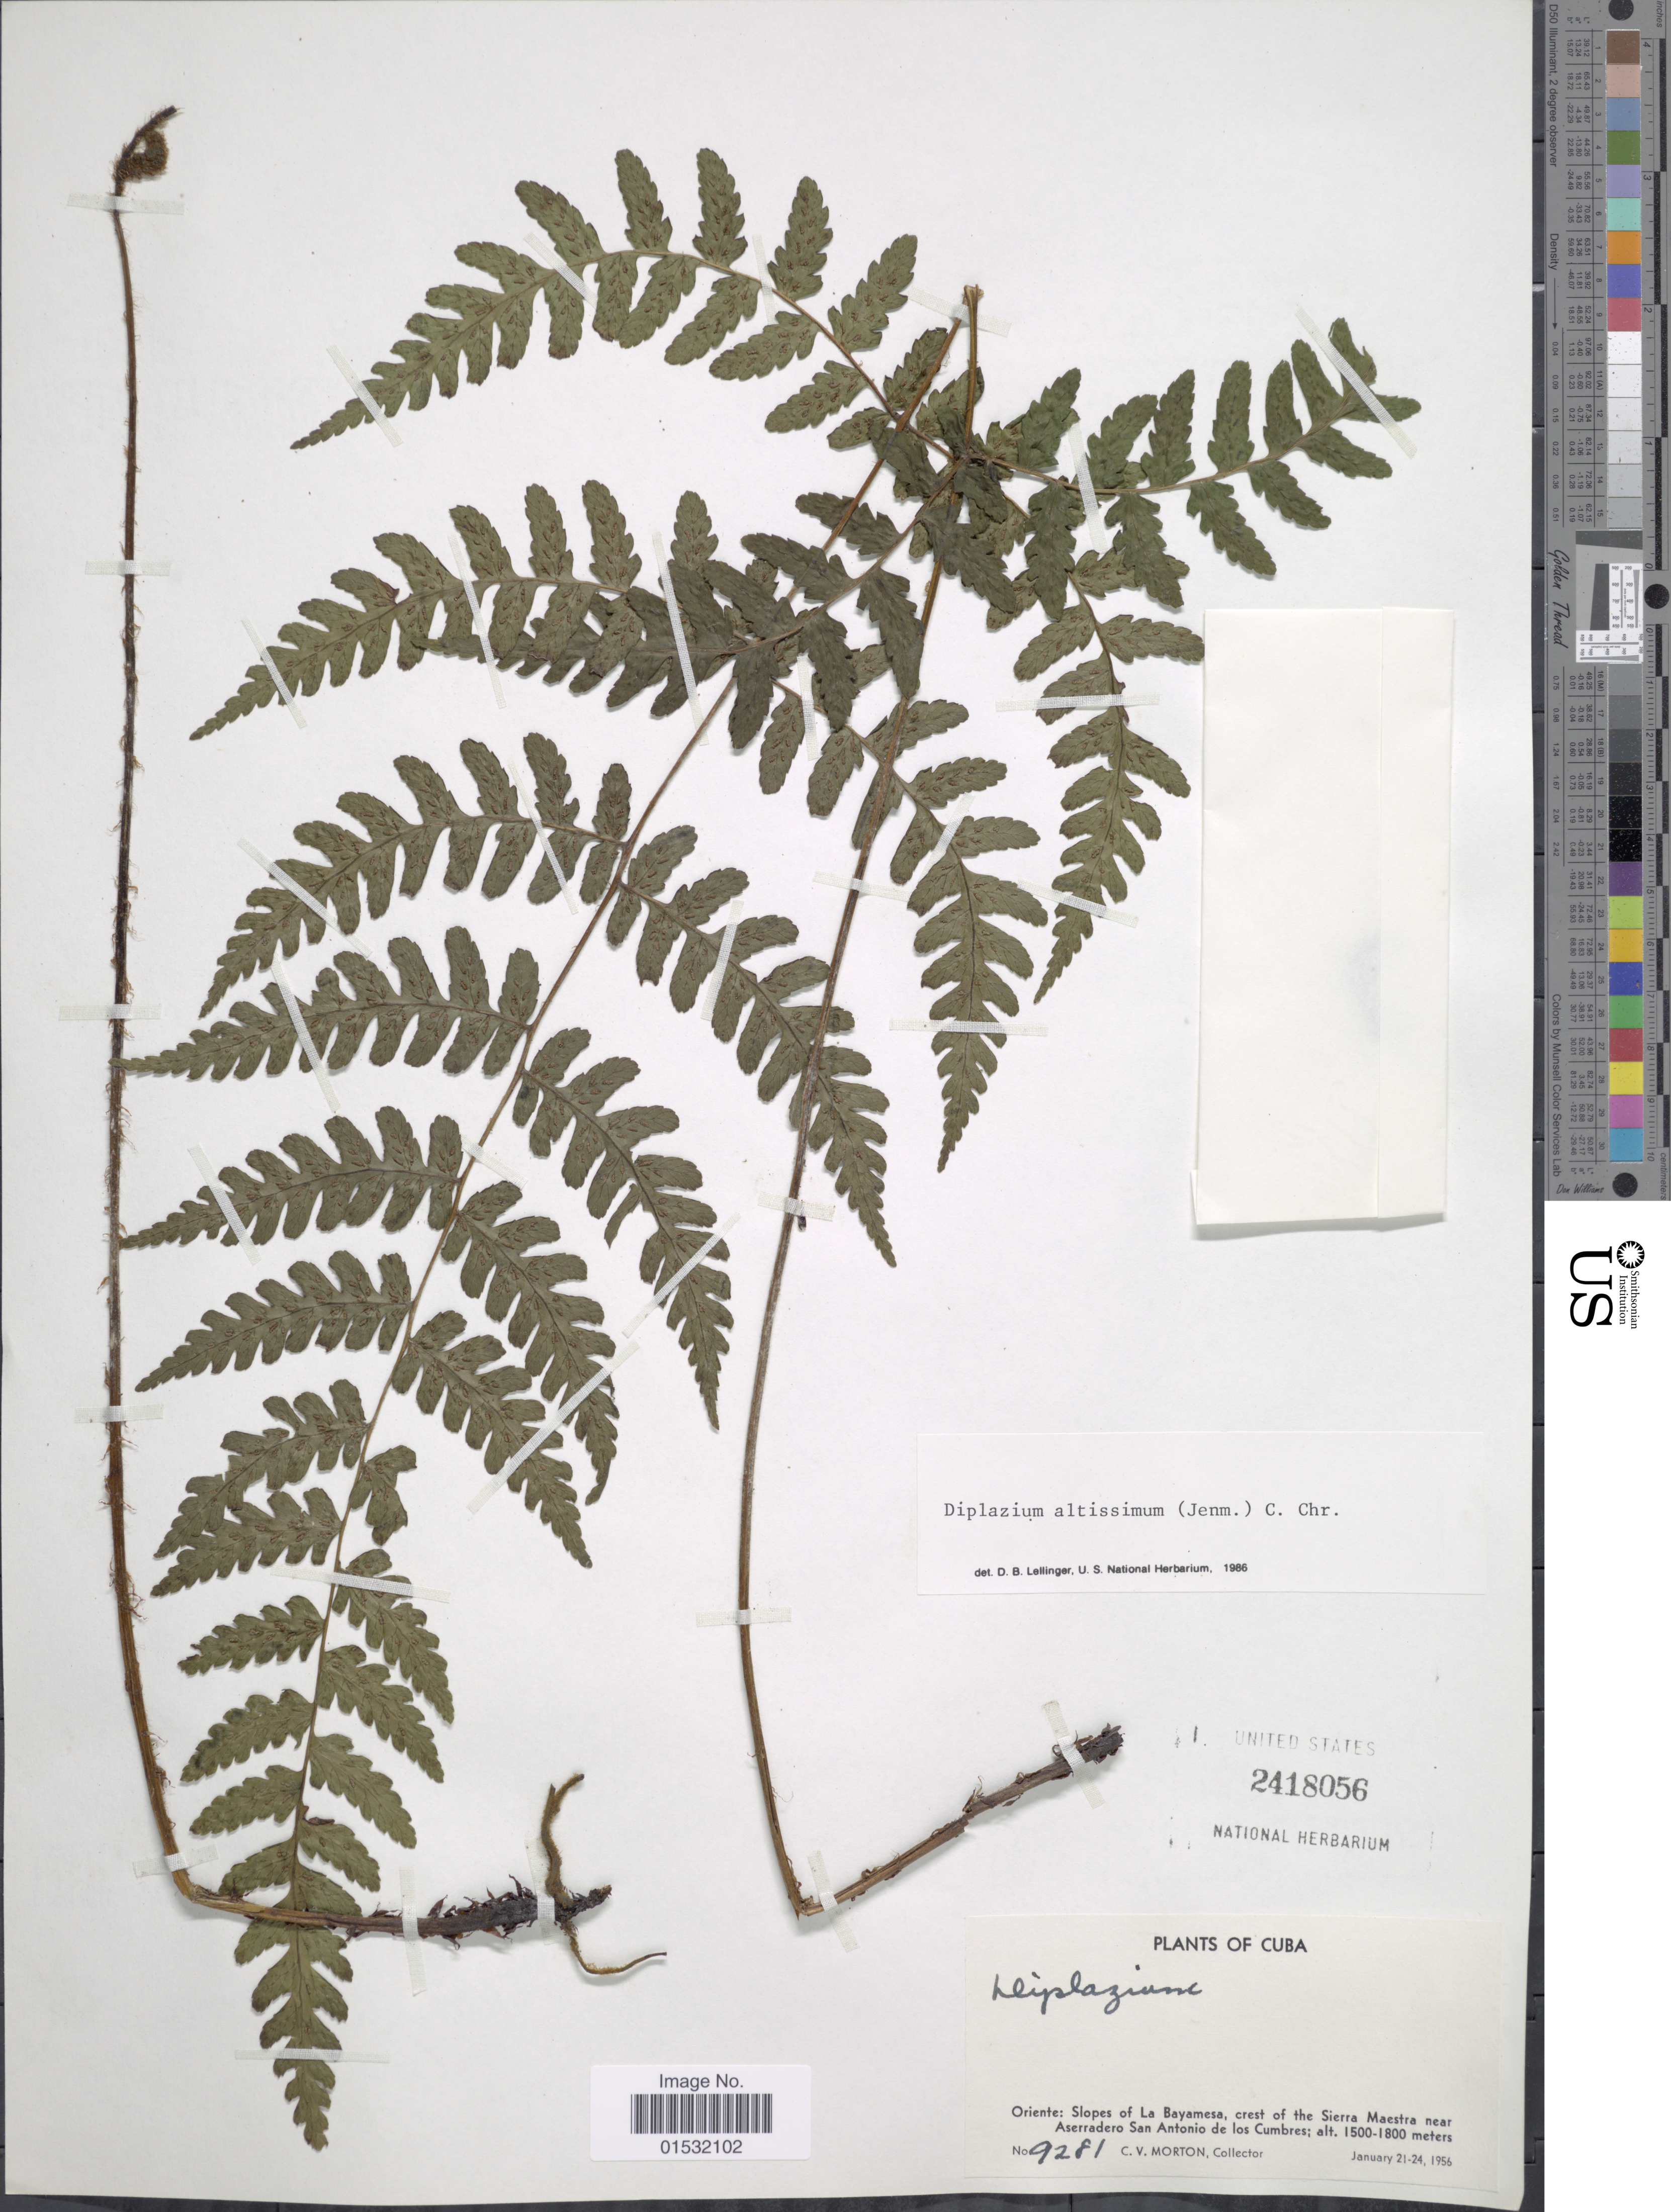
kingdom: Plantae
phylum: Tracheophyta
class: Polypodiopsida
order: Polypodiales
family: Athyriaceae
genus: Diplazium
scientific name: Diplazium altissimum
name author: (Jenman) C. Chr.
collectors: C. V. Morton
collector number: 9281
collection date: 1956-01-21/1956-01-24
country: Cuba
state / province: Oriente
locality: Slopes of La Bayamesa, crest of the Sierra Maestra near Aserradero San Antonio de los Cumbres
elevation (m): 1500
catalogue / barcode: US 2418056